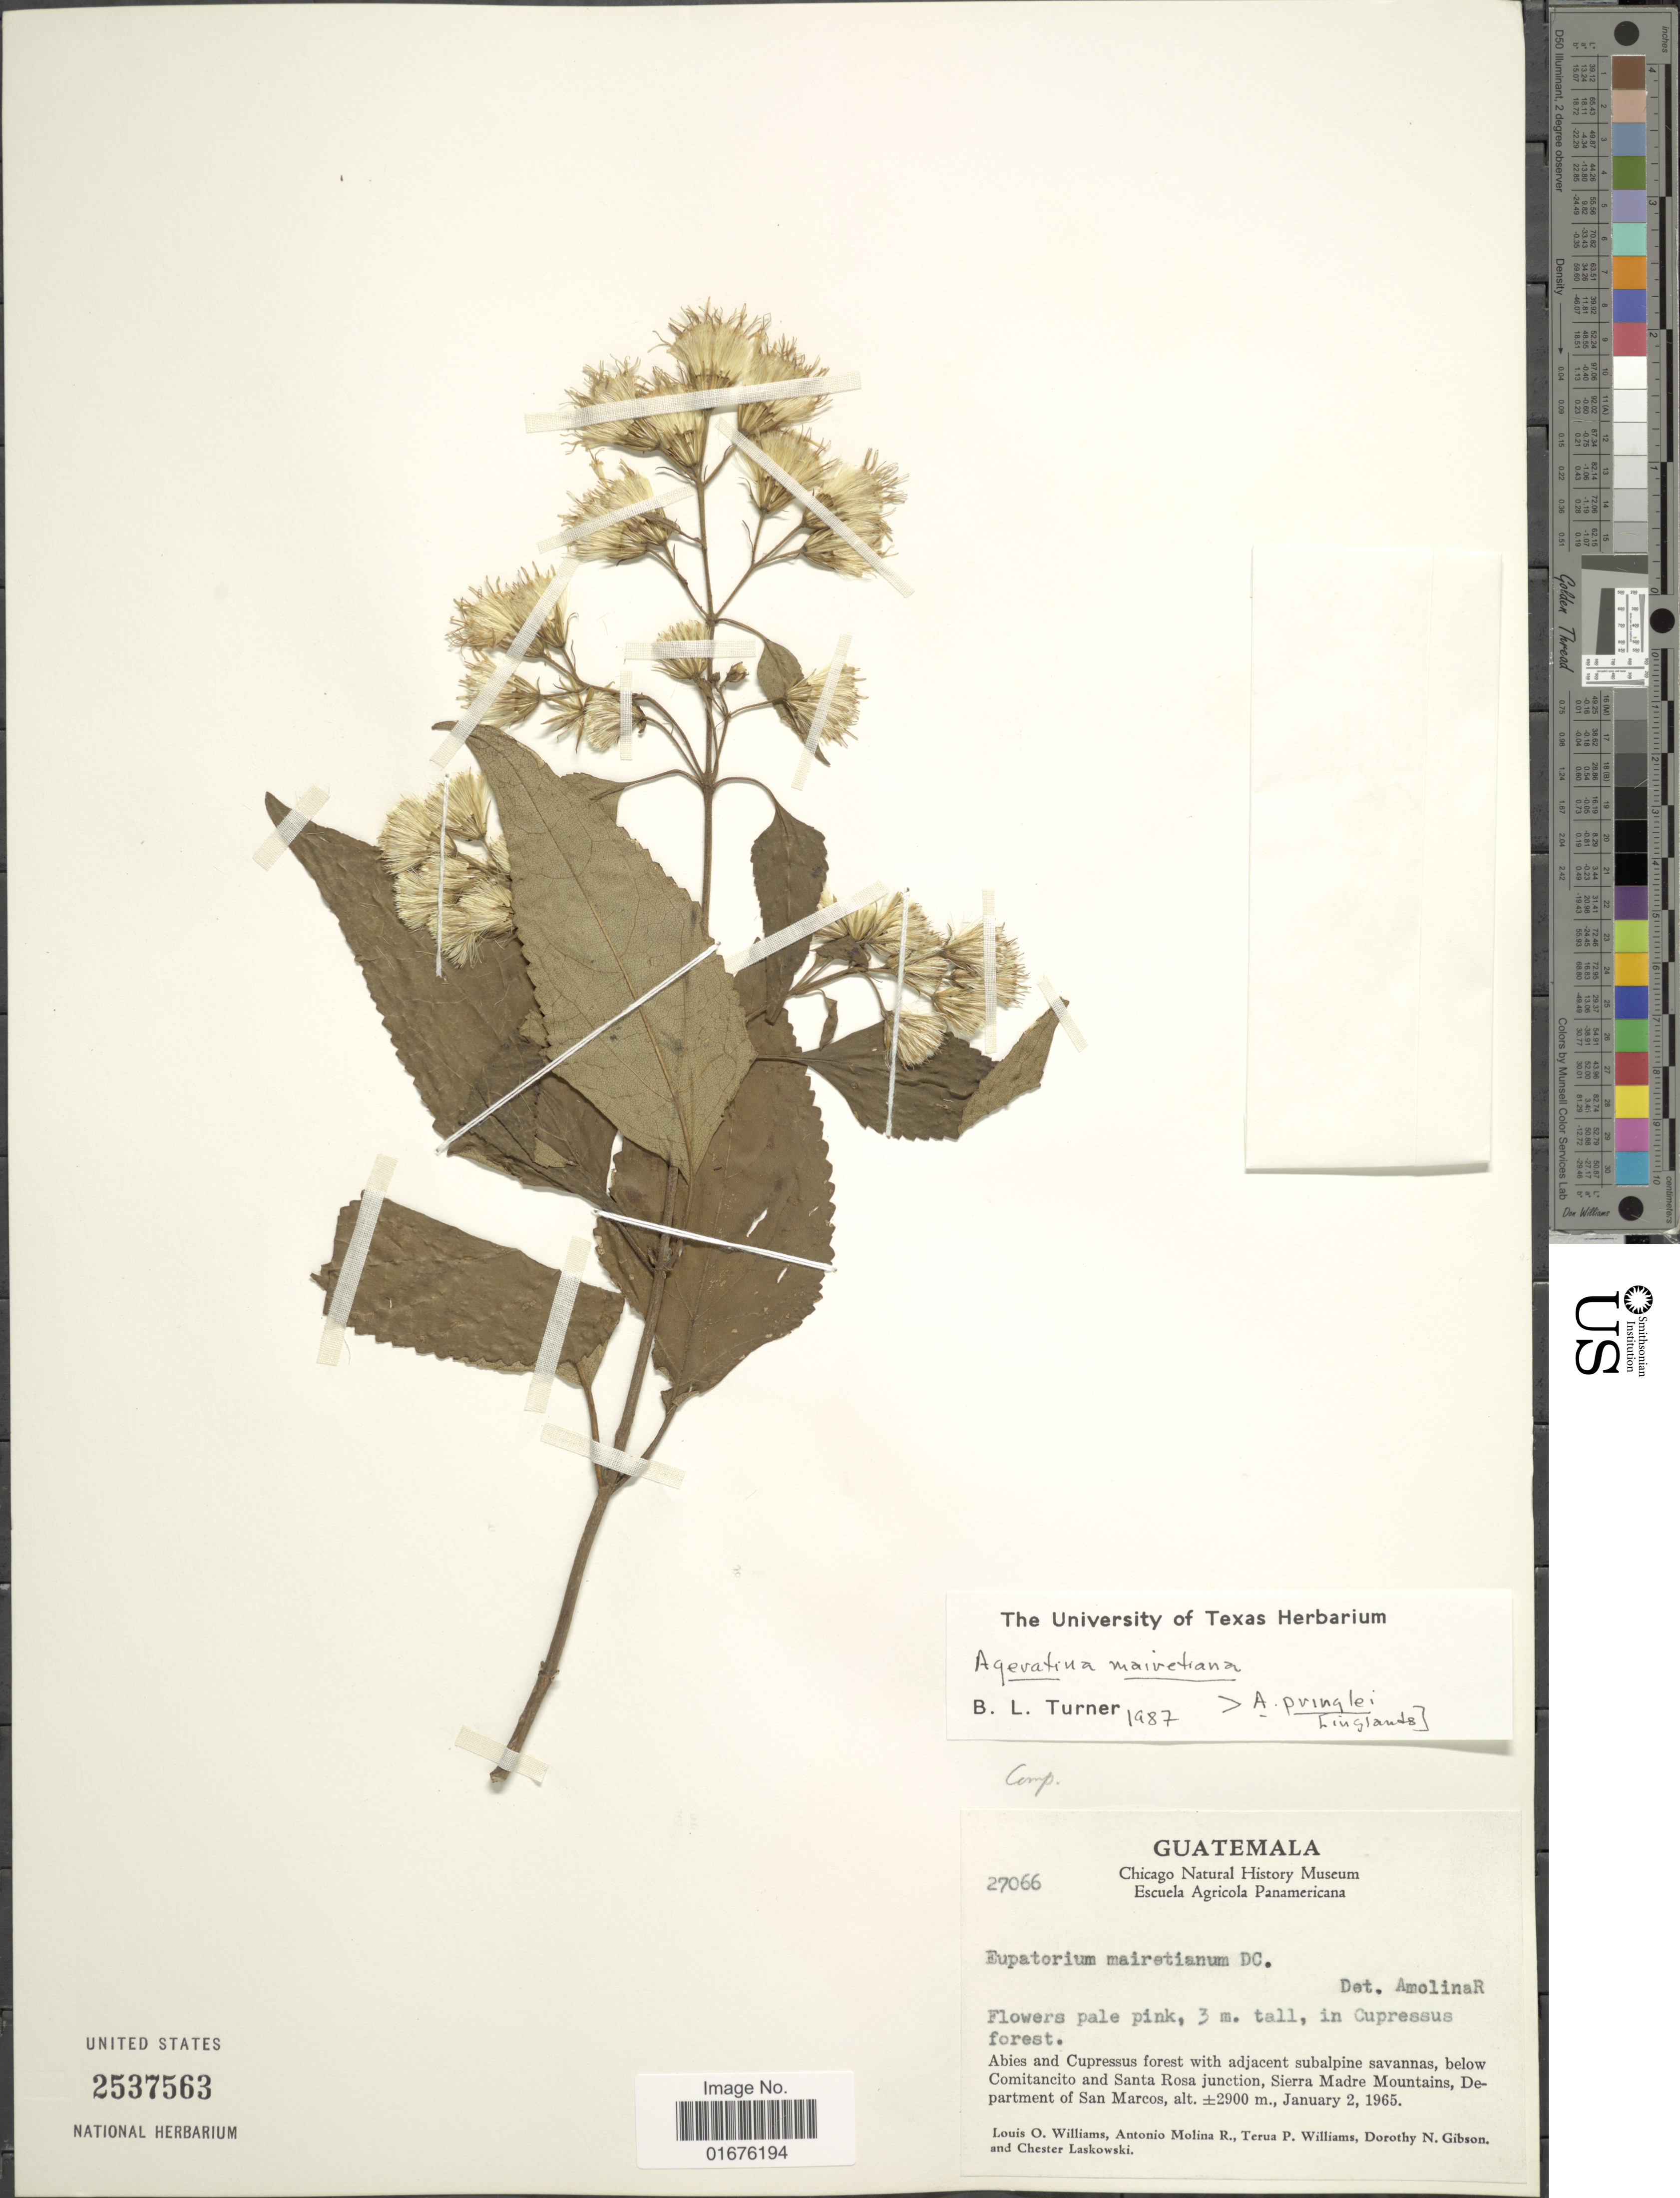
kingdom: Plantae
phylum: Tracheophyta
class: Magnoliopsida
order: Asterales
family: Asteraceae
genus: Ageratina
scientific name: Ageratina mairetiana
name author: (DC.) R.M. King & H. Rob.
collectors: L. O. Williams, A. Molina R., T. P. Williams, D. N. Gibson & C. Laskowski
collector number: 27066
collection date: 1965-01-02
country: Guatemala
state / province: San Marcos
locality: In Cupressus forest, Abies and Cupressus forest forest with adjacent subalpine savannas, below Comitancito and Santa Rosa junction, Sierra Madre Mountains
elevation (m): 2900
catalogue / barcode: US 2537563